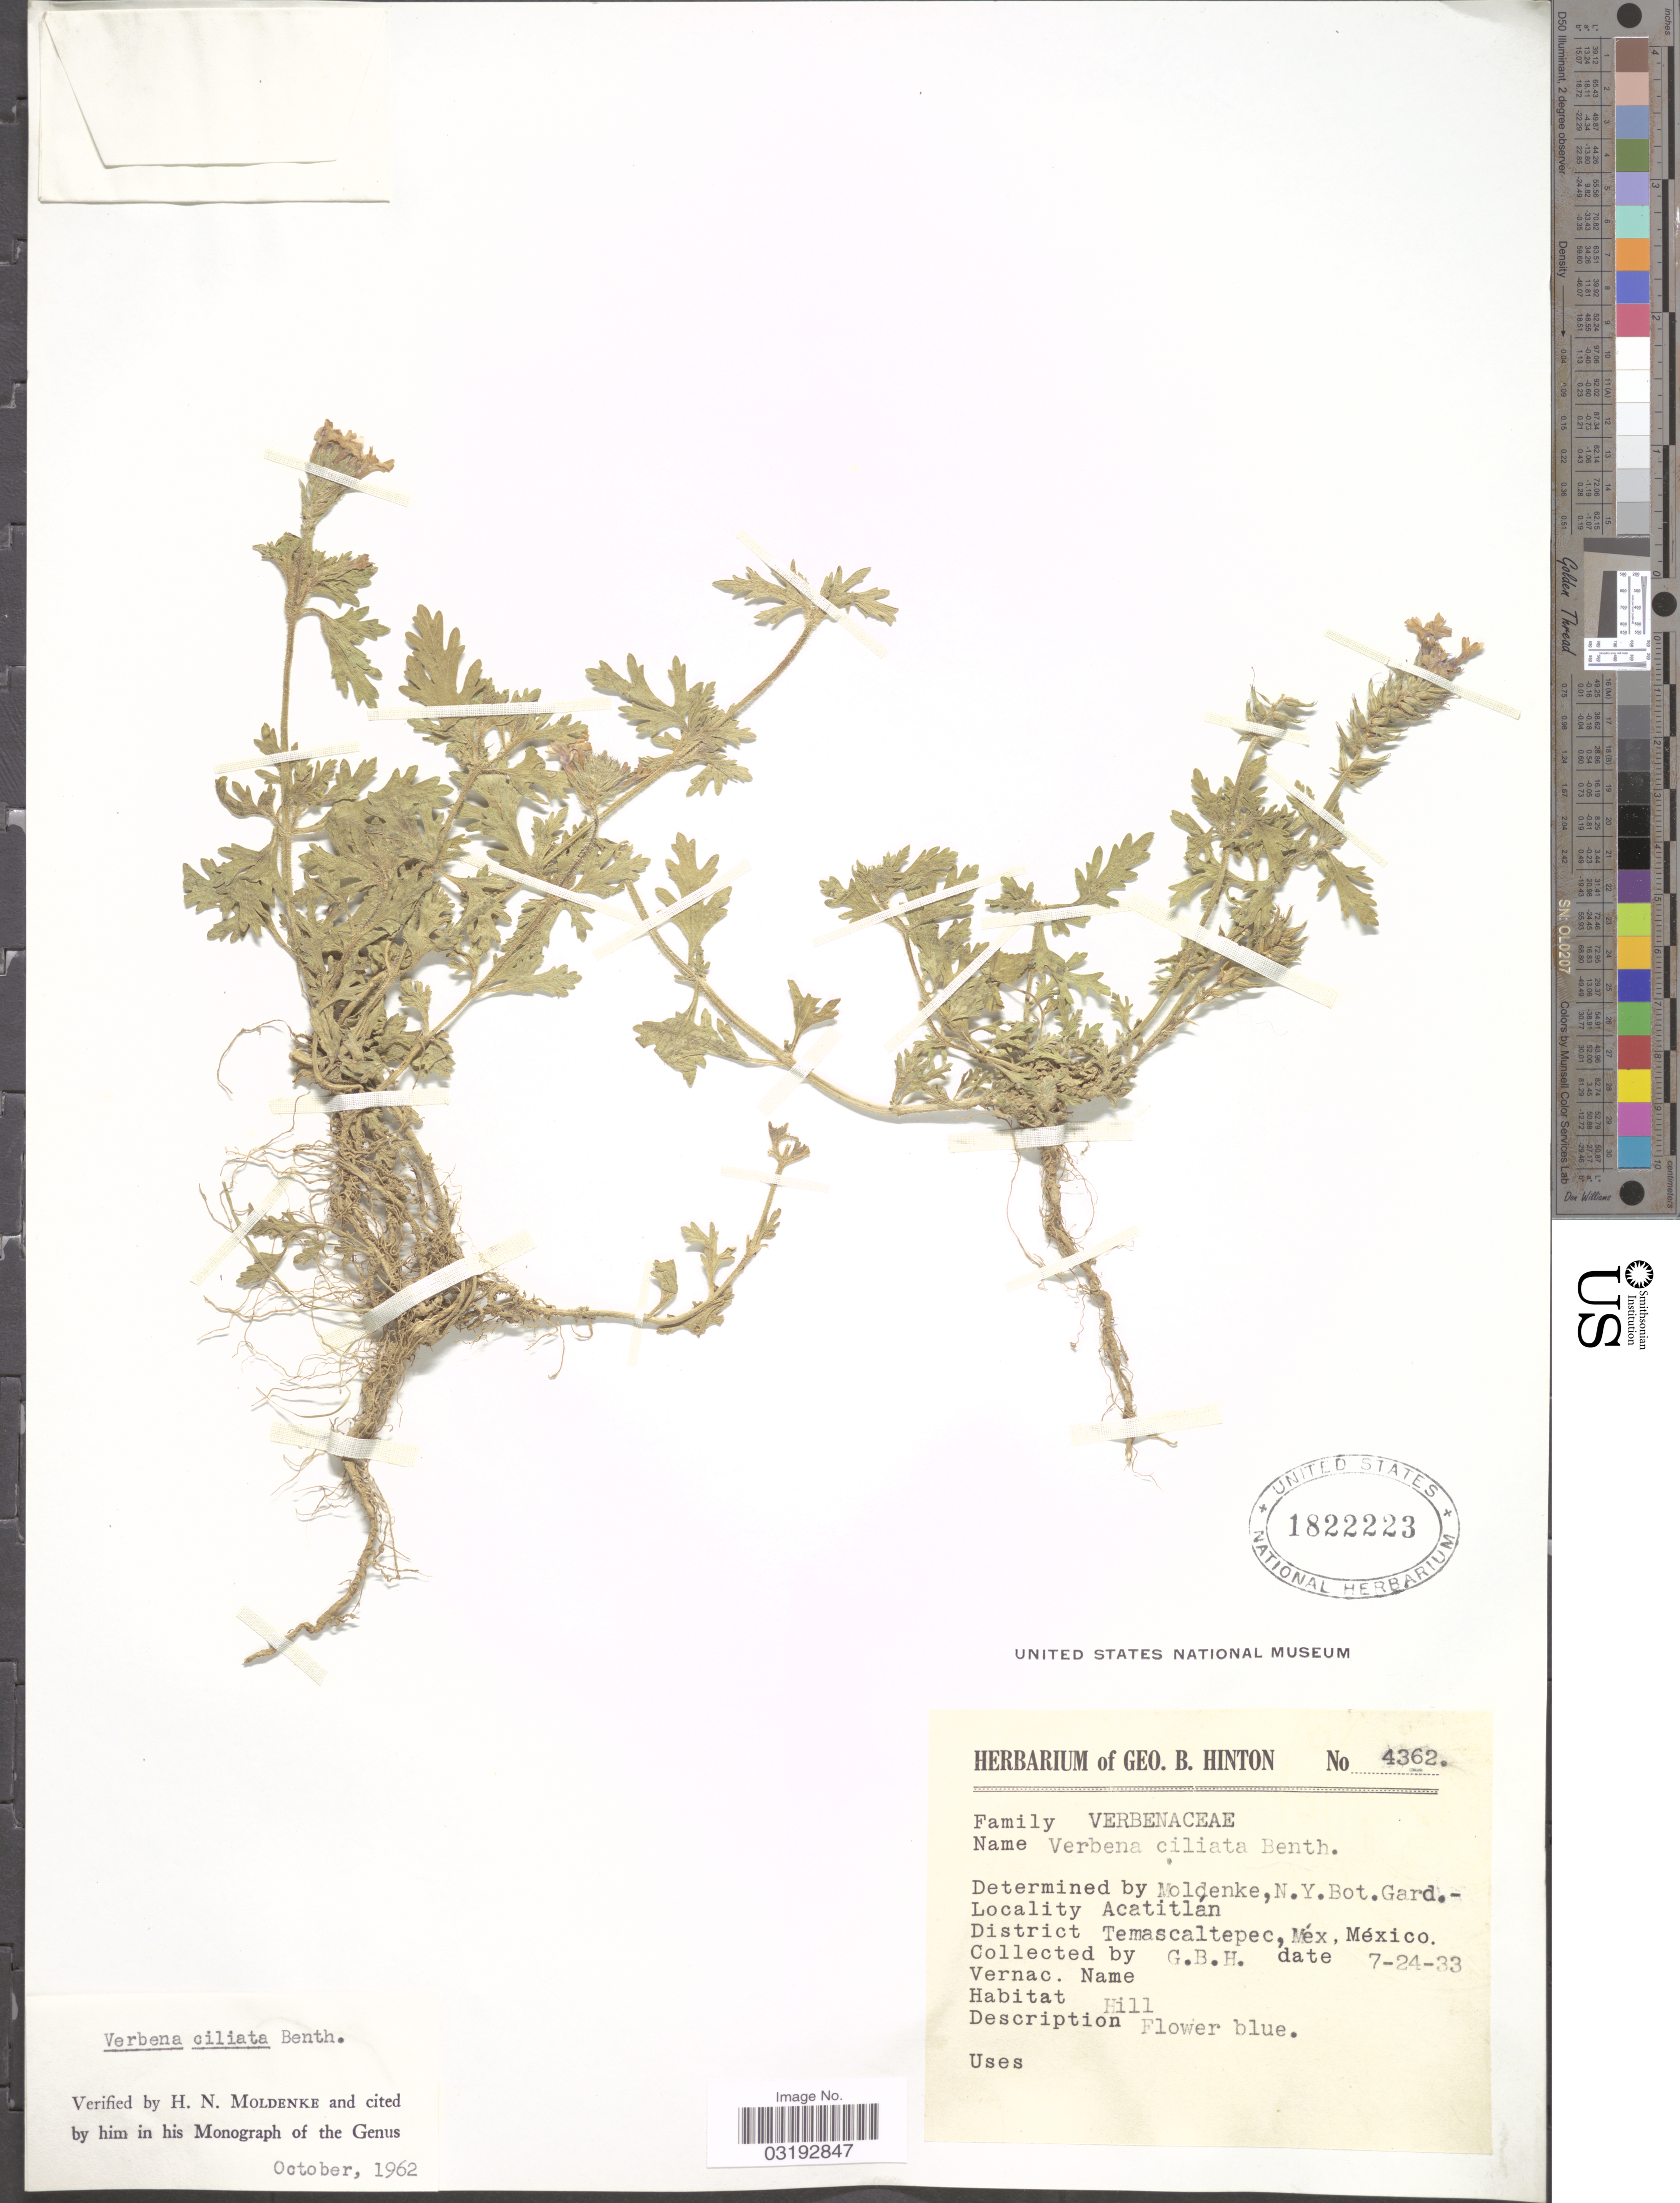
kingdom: Plantae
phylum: Tracheophyta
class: Magnoliopsida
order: Lamiales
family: Verbenaceae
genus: Verbena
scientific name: Verbena ciliata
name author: Benth.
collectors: G. B. Hinton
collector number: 4362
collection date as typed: Transcribed d/m/y: 24/7/33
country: Mexico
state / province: México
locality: Acatitlán. District Temascaltepec.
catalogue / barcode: US 1822223